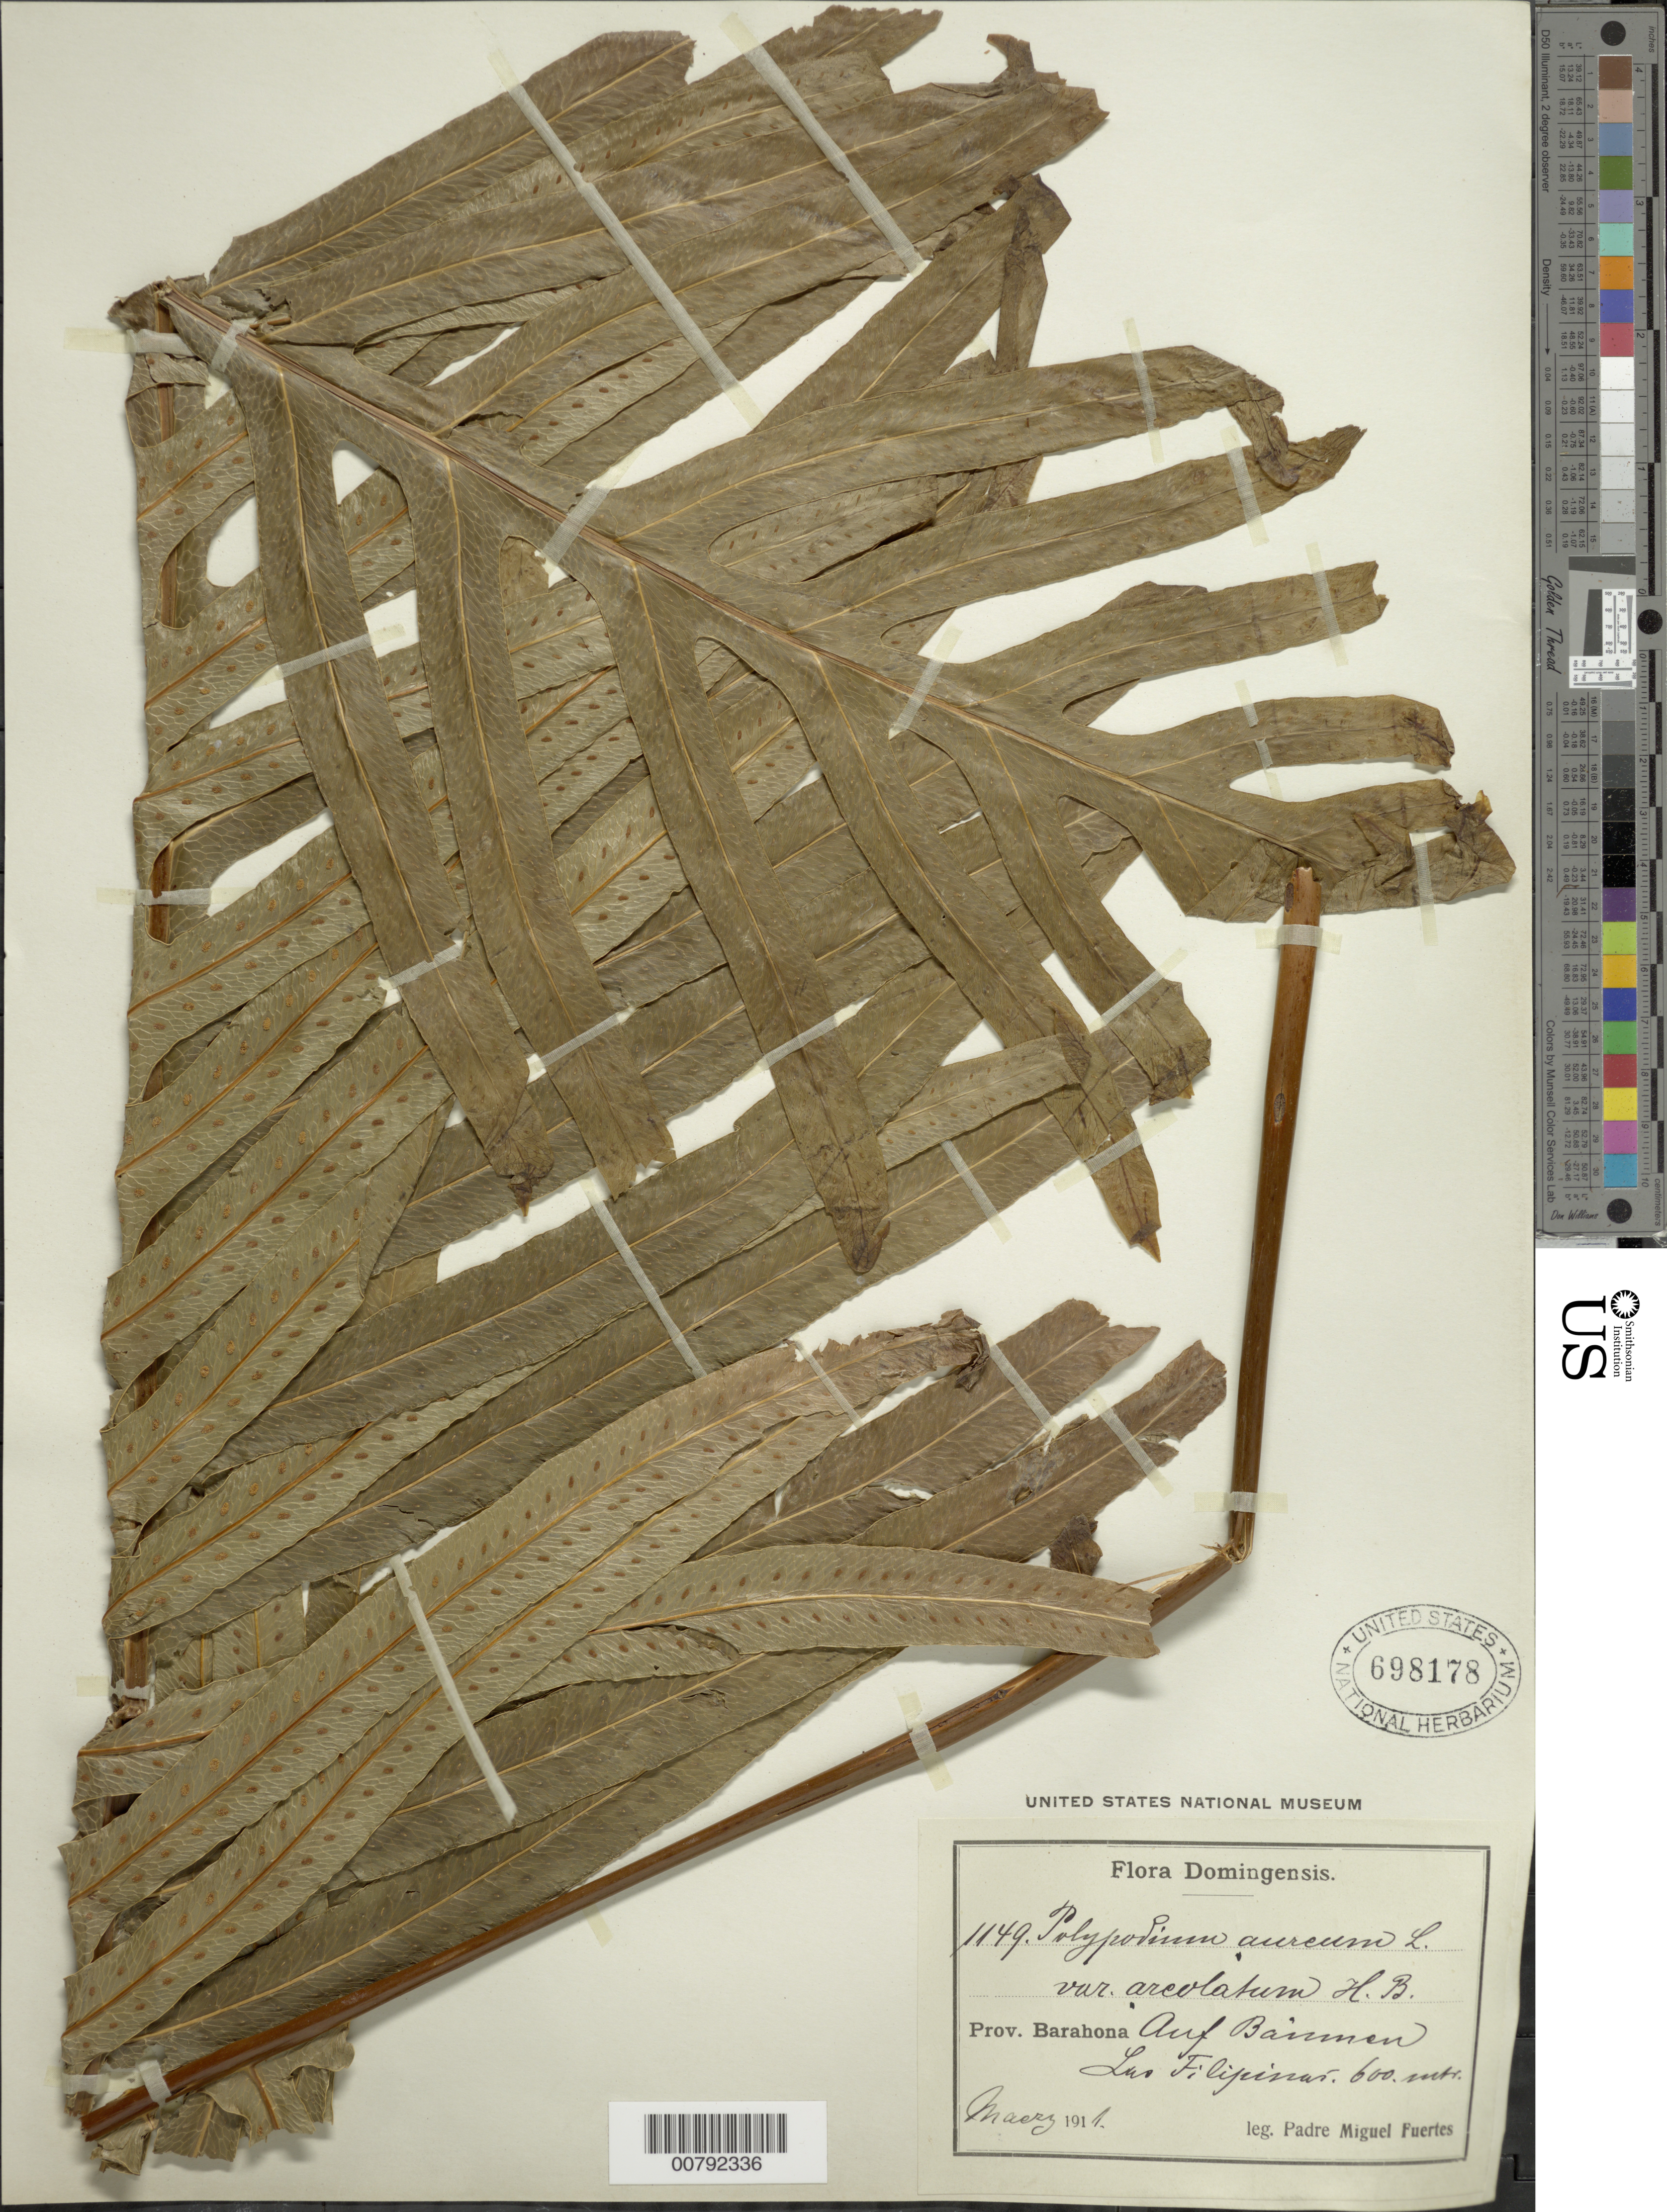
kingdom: Plantae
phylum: Tracheophyta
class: Polypodiopsida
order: Polypodiales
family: Polypodiaceae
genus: Phlebodium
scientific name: Phlebodium pseudoaureum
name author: (Cav.) Lellinger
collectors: M. D. Fuertes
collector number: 1149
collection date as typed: Mar 1919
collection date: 1919-03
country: Dominican Republic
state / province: Barahona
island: Hispaniola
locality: Baiman, Las Filipinas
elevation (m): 600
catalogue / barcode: US 698178